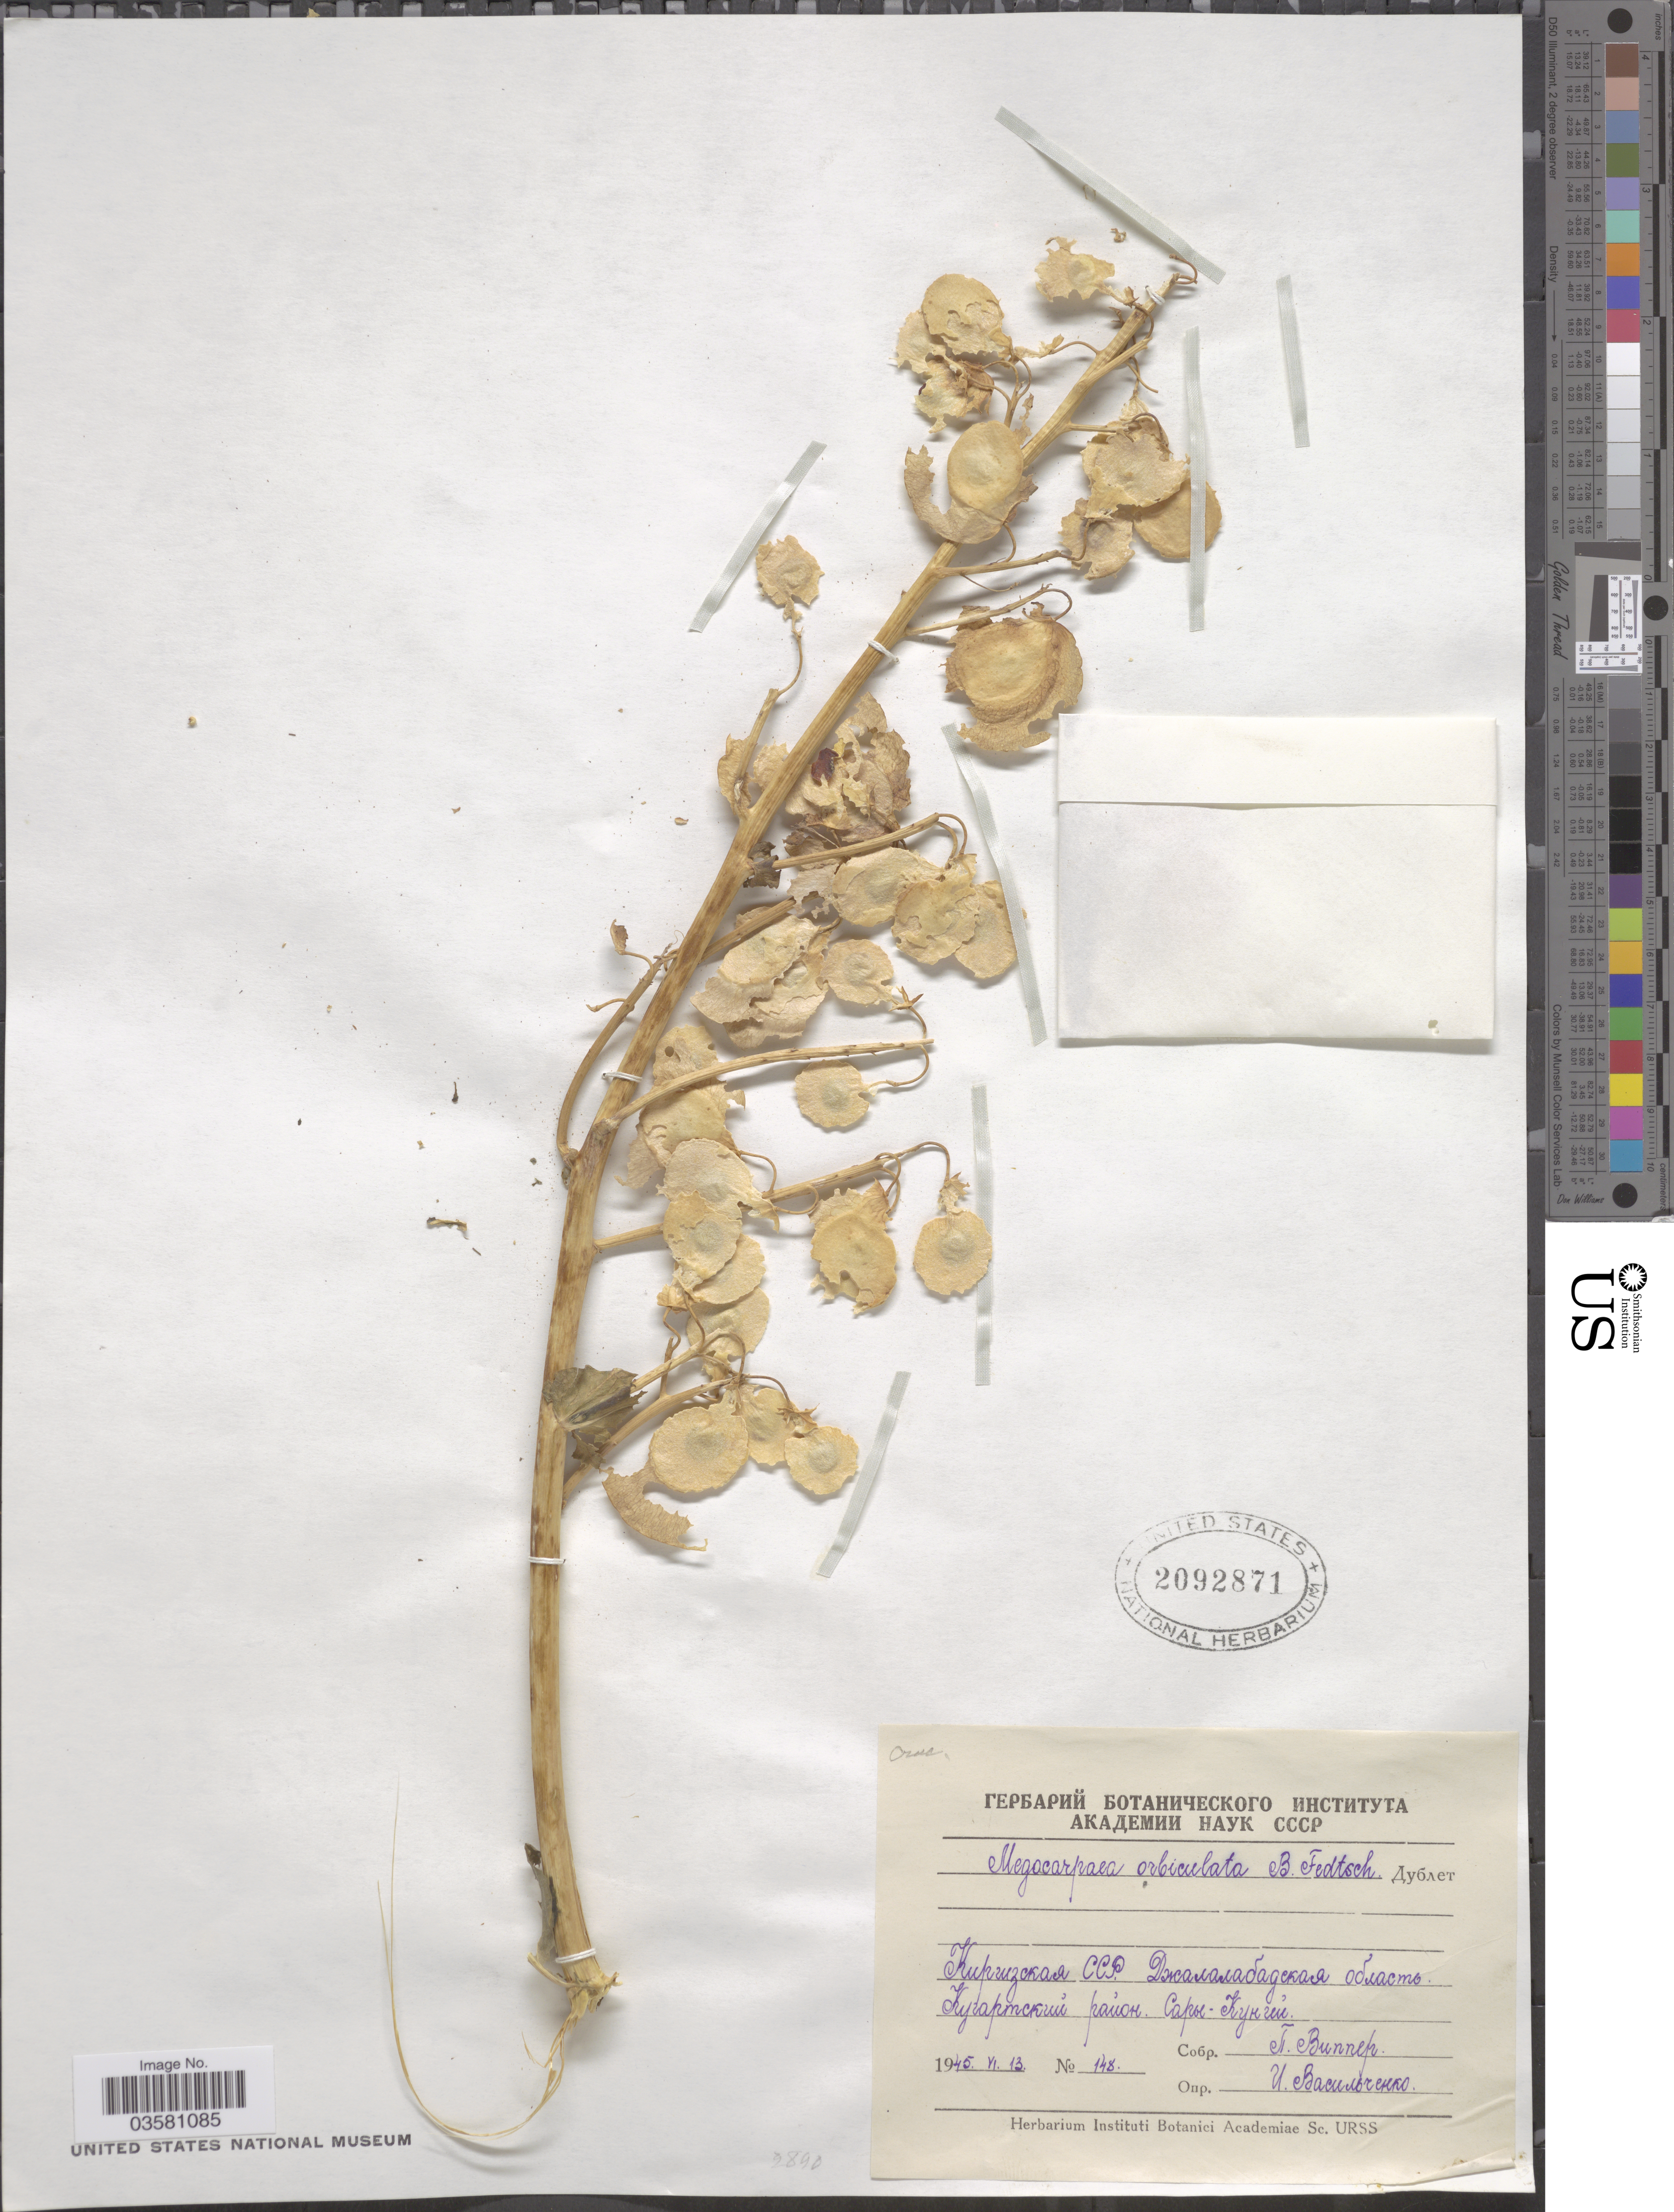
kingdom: Plantae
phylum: Tracheophyta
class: Magnoliopsida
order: Brassicales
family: Brassicaceae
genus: Megacarpaea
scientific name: Megacarpaea orbiculata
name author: B. Fedtsch.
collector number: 148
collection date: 1945-06-13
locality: X.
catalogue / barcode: US 2092871